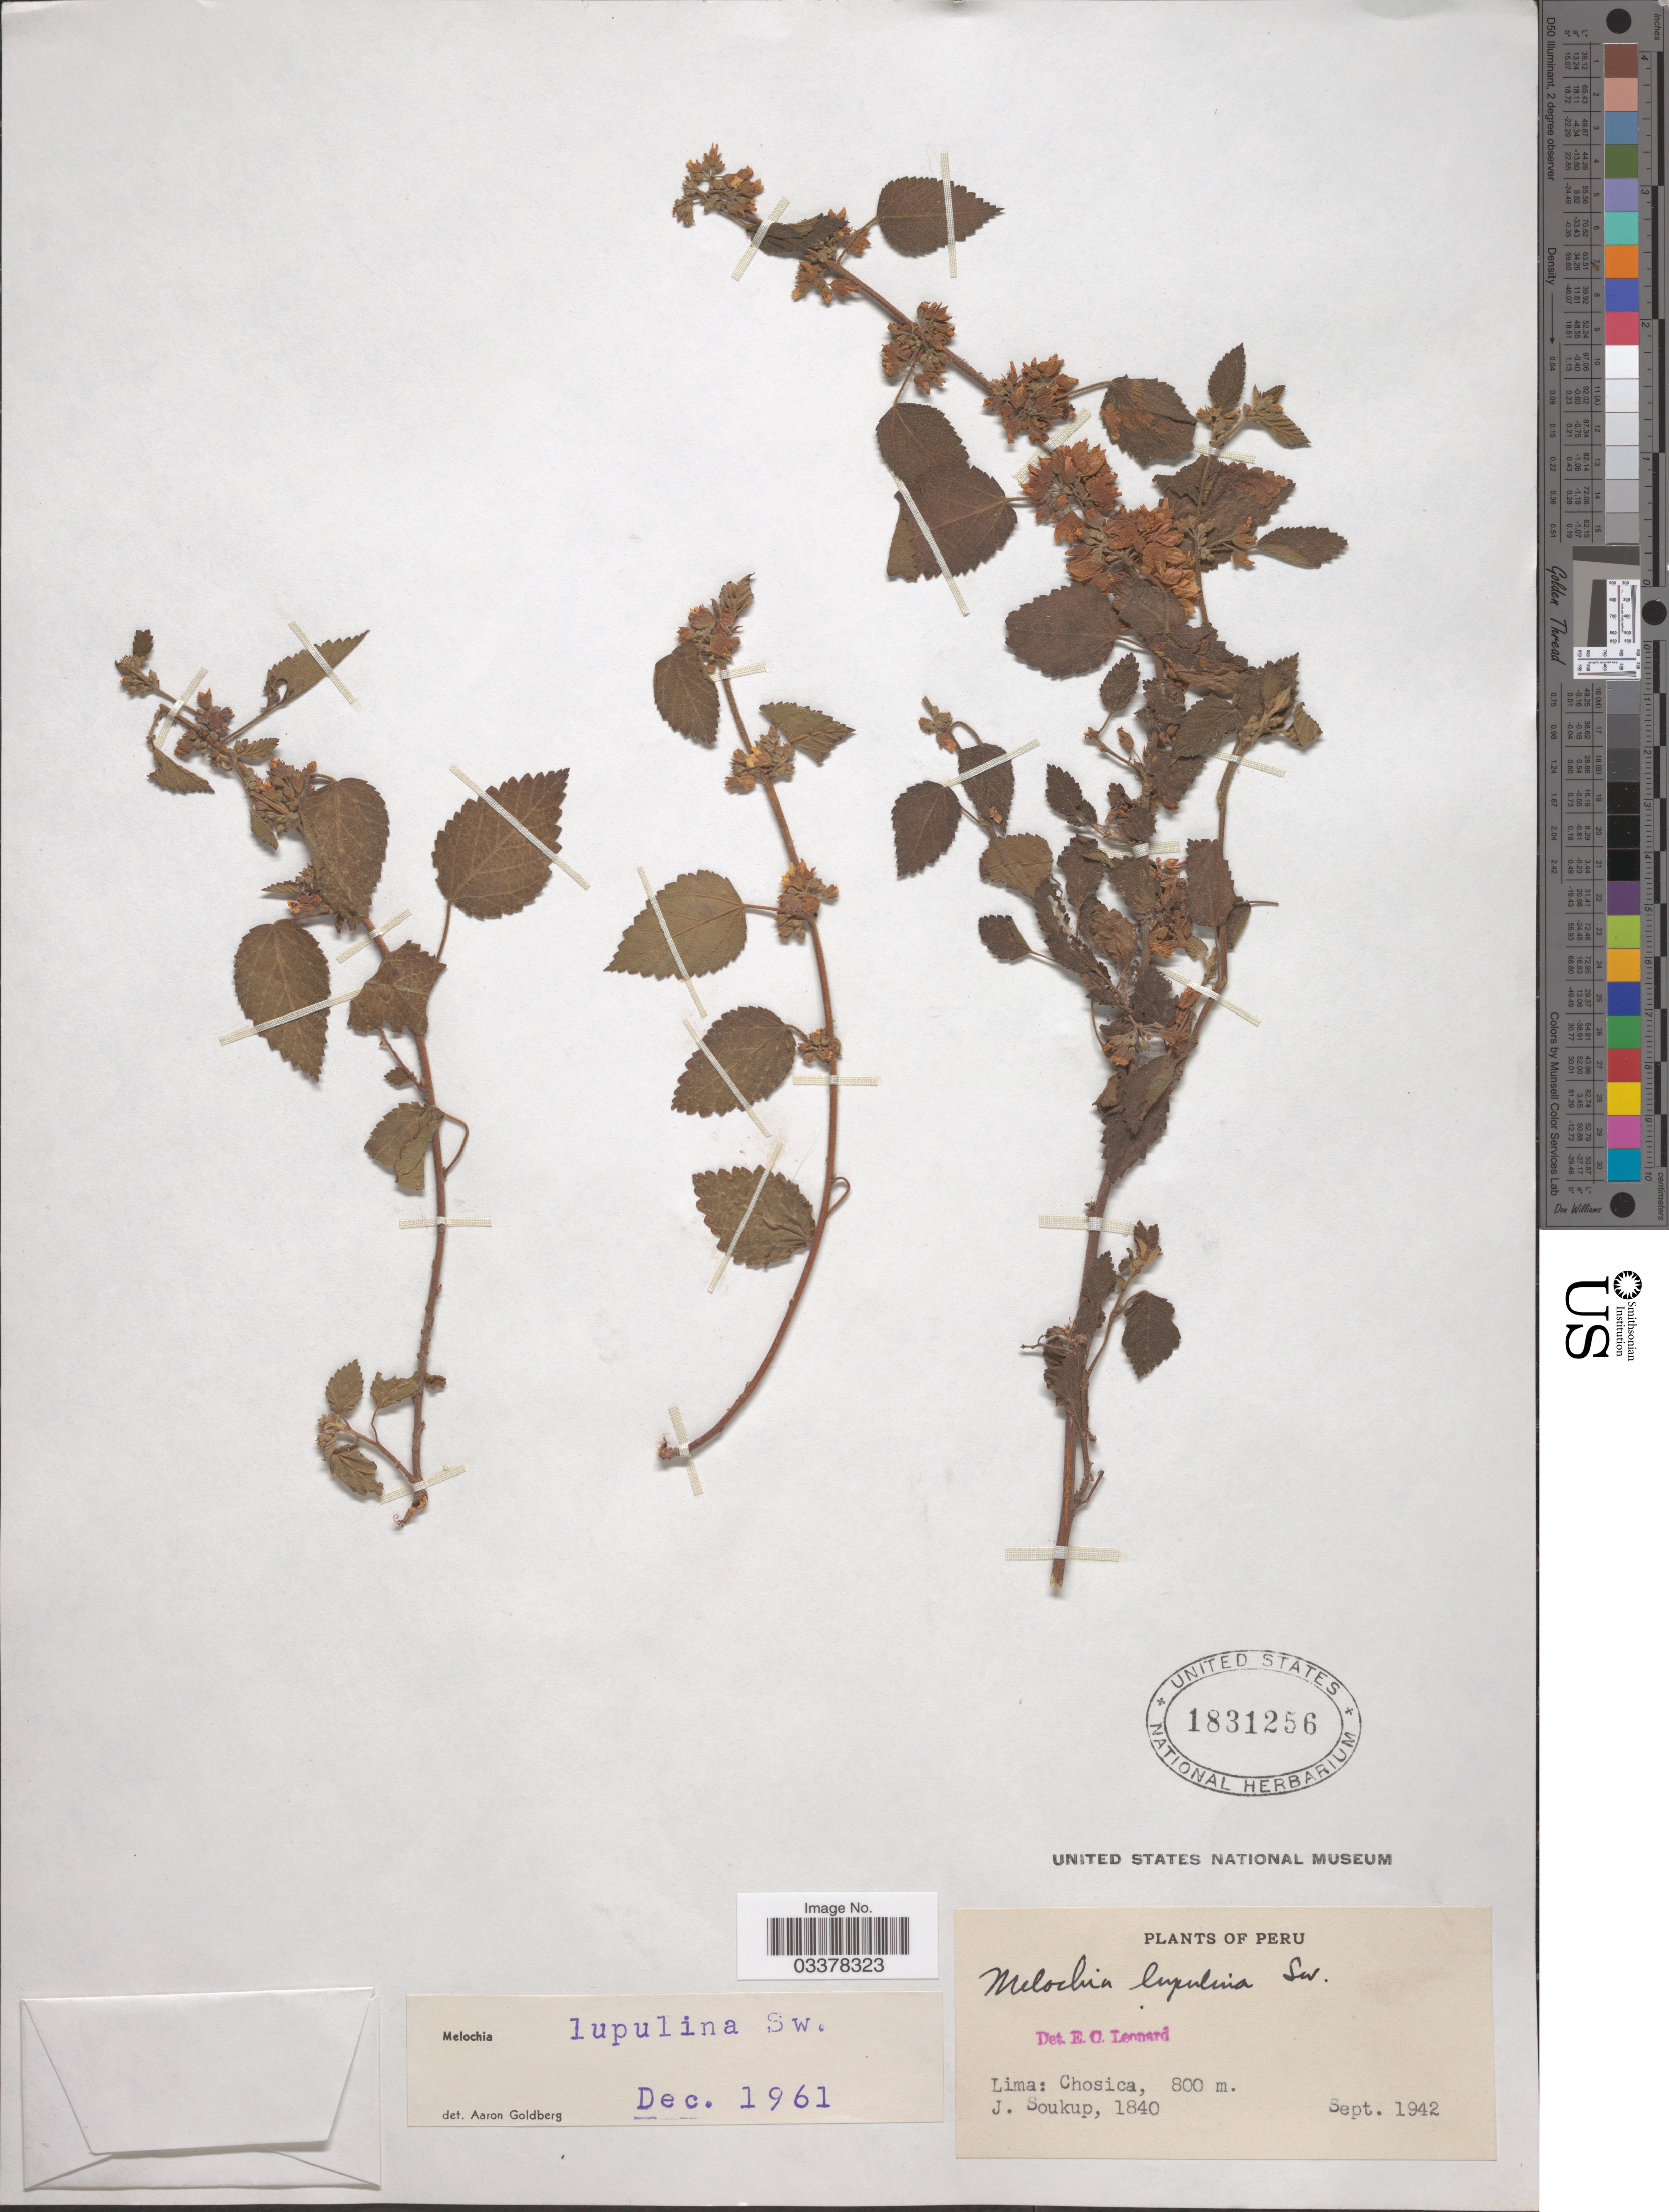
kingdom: Plantae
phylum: Tracheophyta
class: Magnoliopsida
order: Malvales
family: Malvaceae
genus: Melochia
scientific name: Melochia lupulina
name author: Sw.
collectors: J. Soukup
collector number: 1840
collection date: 1942-09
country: Peru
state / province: Lima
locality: Chosica.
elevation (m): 800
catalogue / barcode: US 1831256